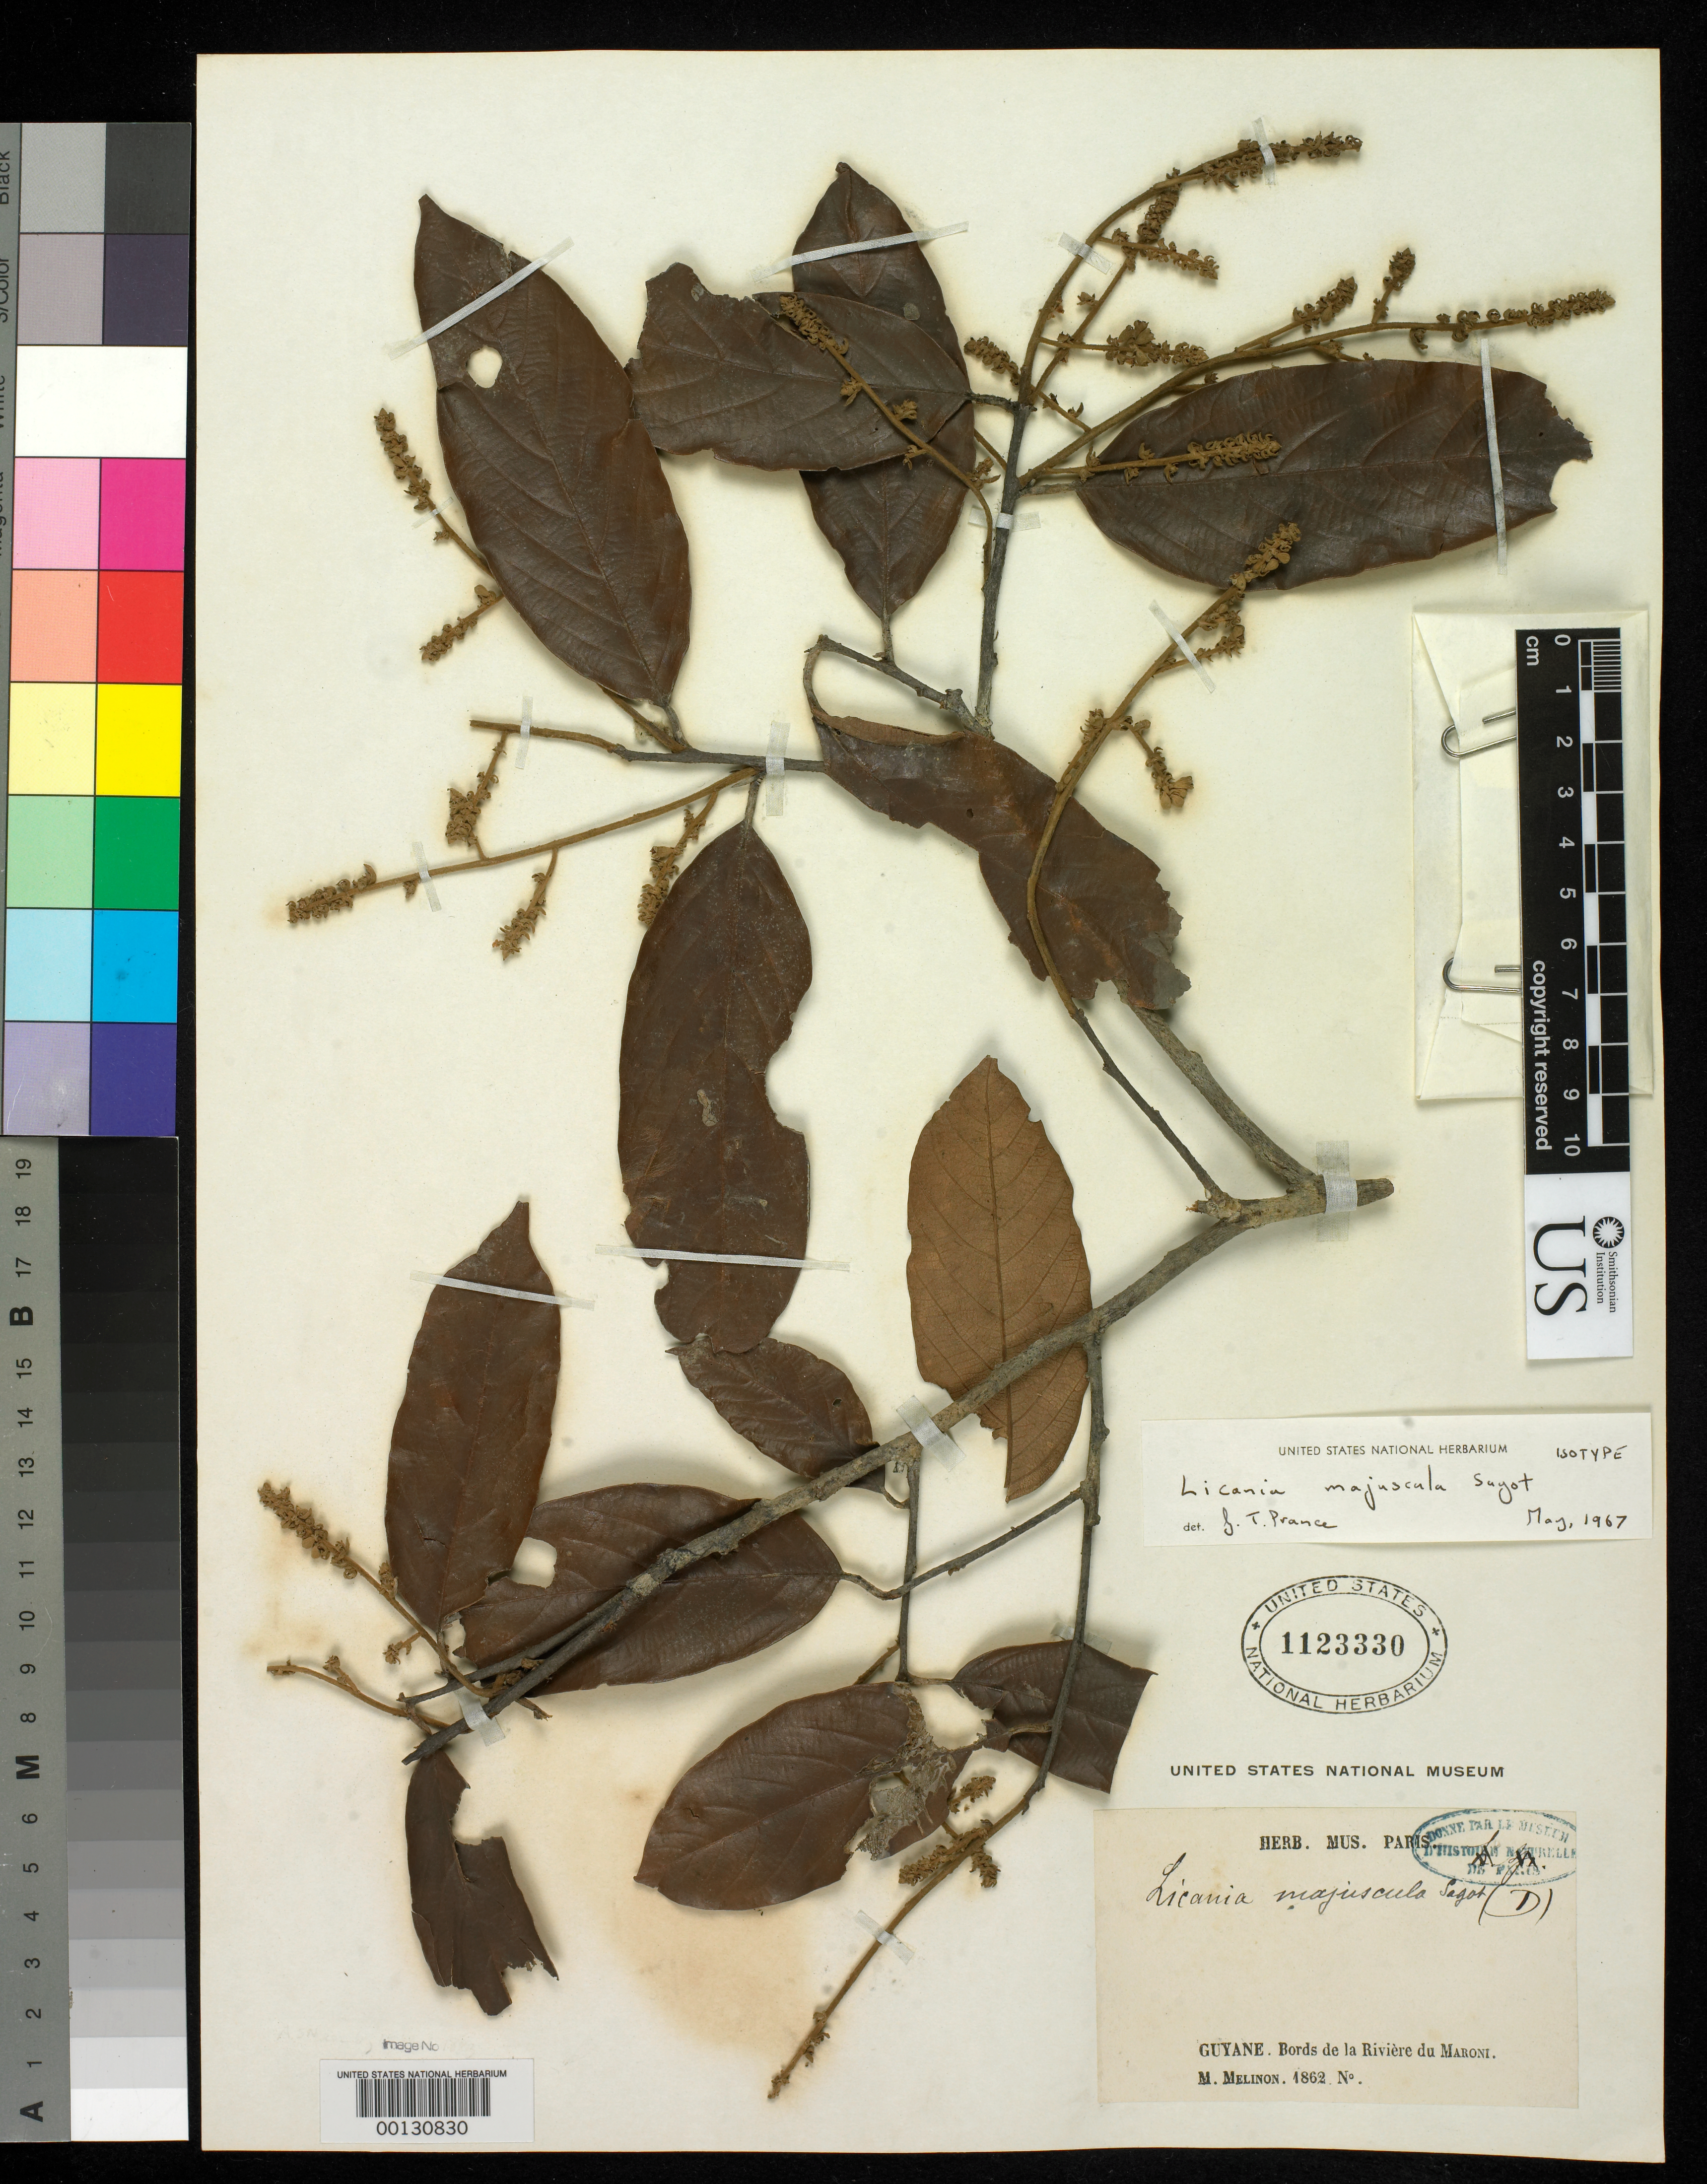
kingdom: Plantae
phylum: Tracheophyta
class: Magnoliopsida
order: Malpighiales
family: Chrysobalanaceae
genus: Licania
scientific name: Licania majuscula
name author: Sagot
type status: Isotype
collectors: M. Melinon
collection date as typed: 1862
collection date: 1862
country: French Guiana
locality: Bords de La Riviere du Maroni.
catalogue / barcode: US 1123330